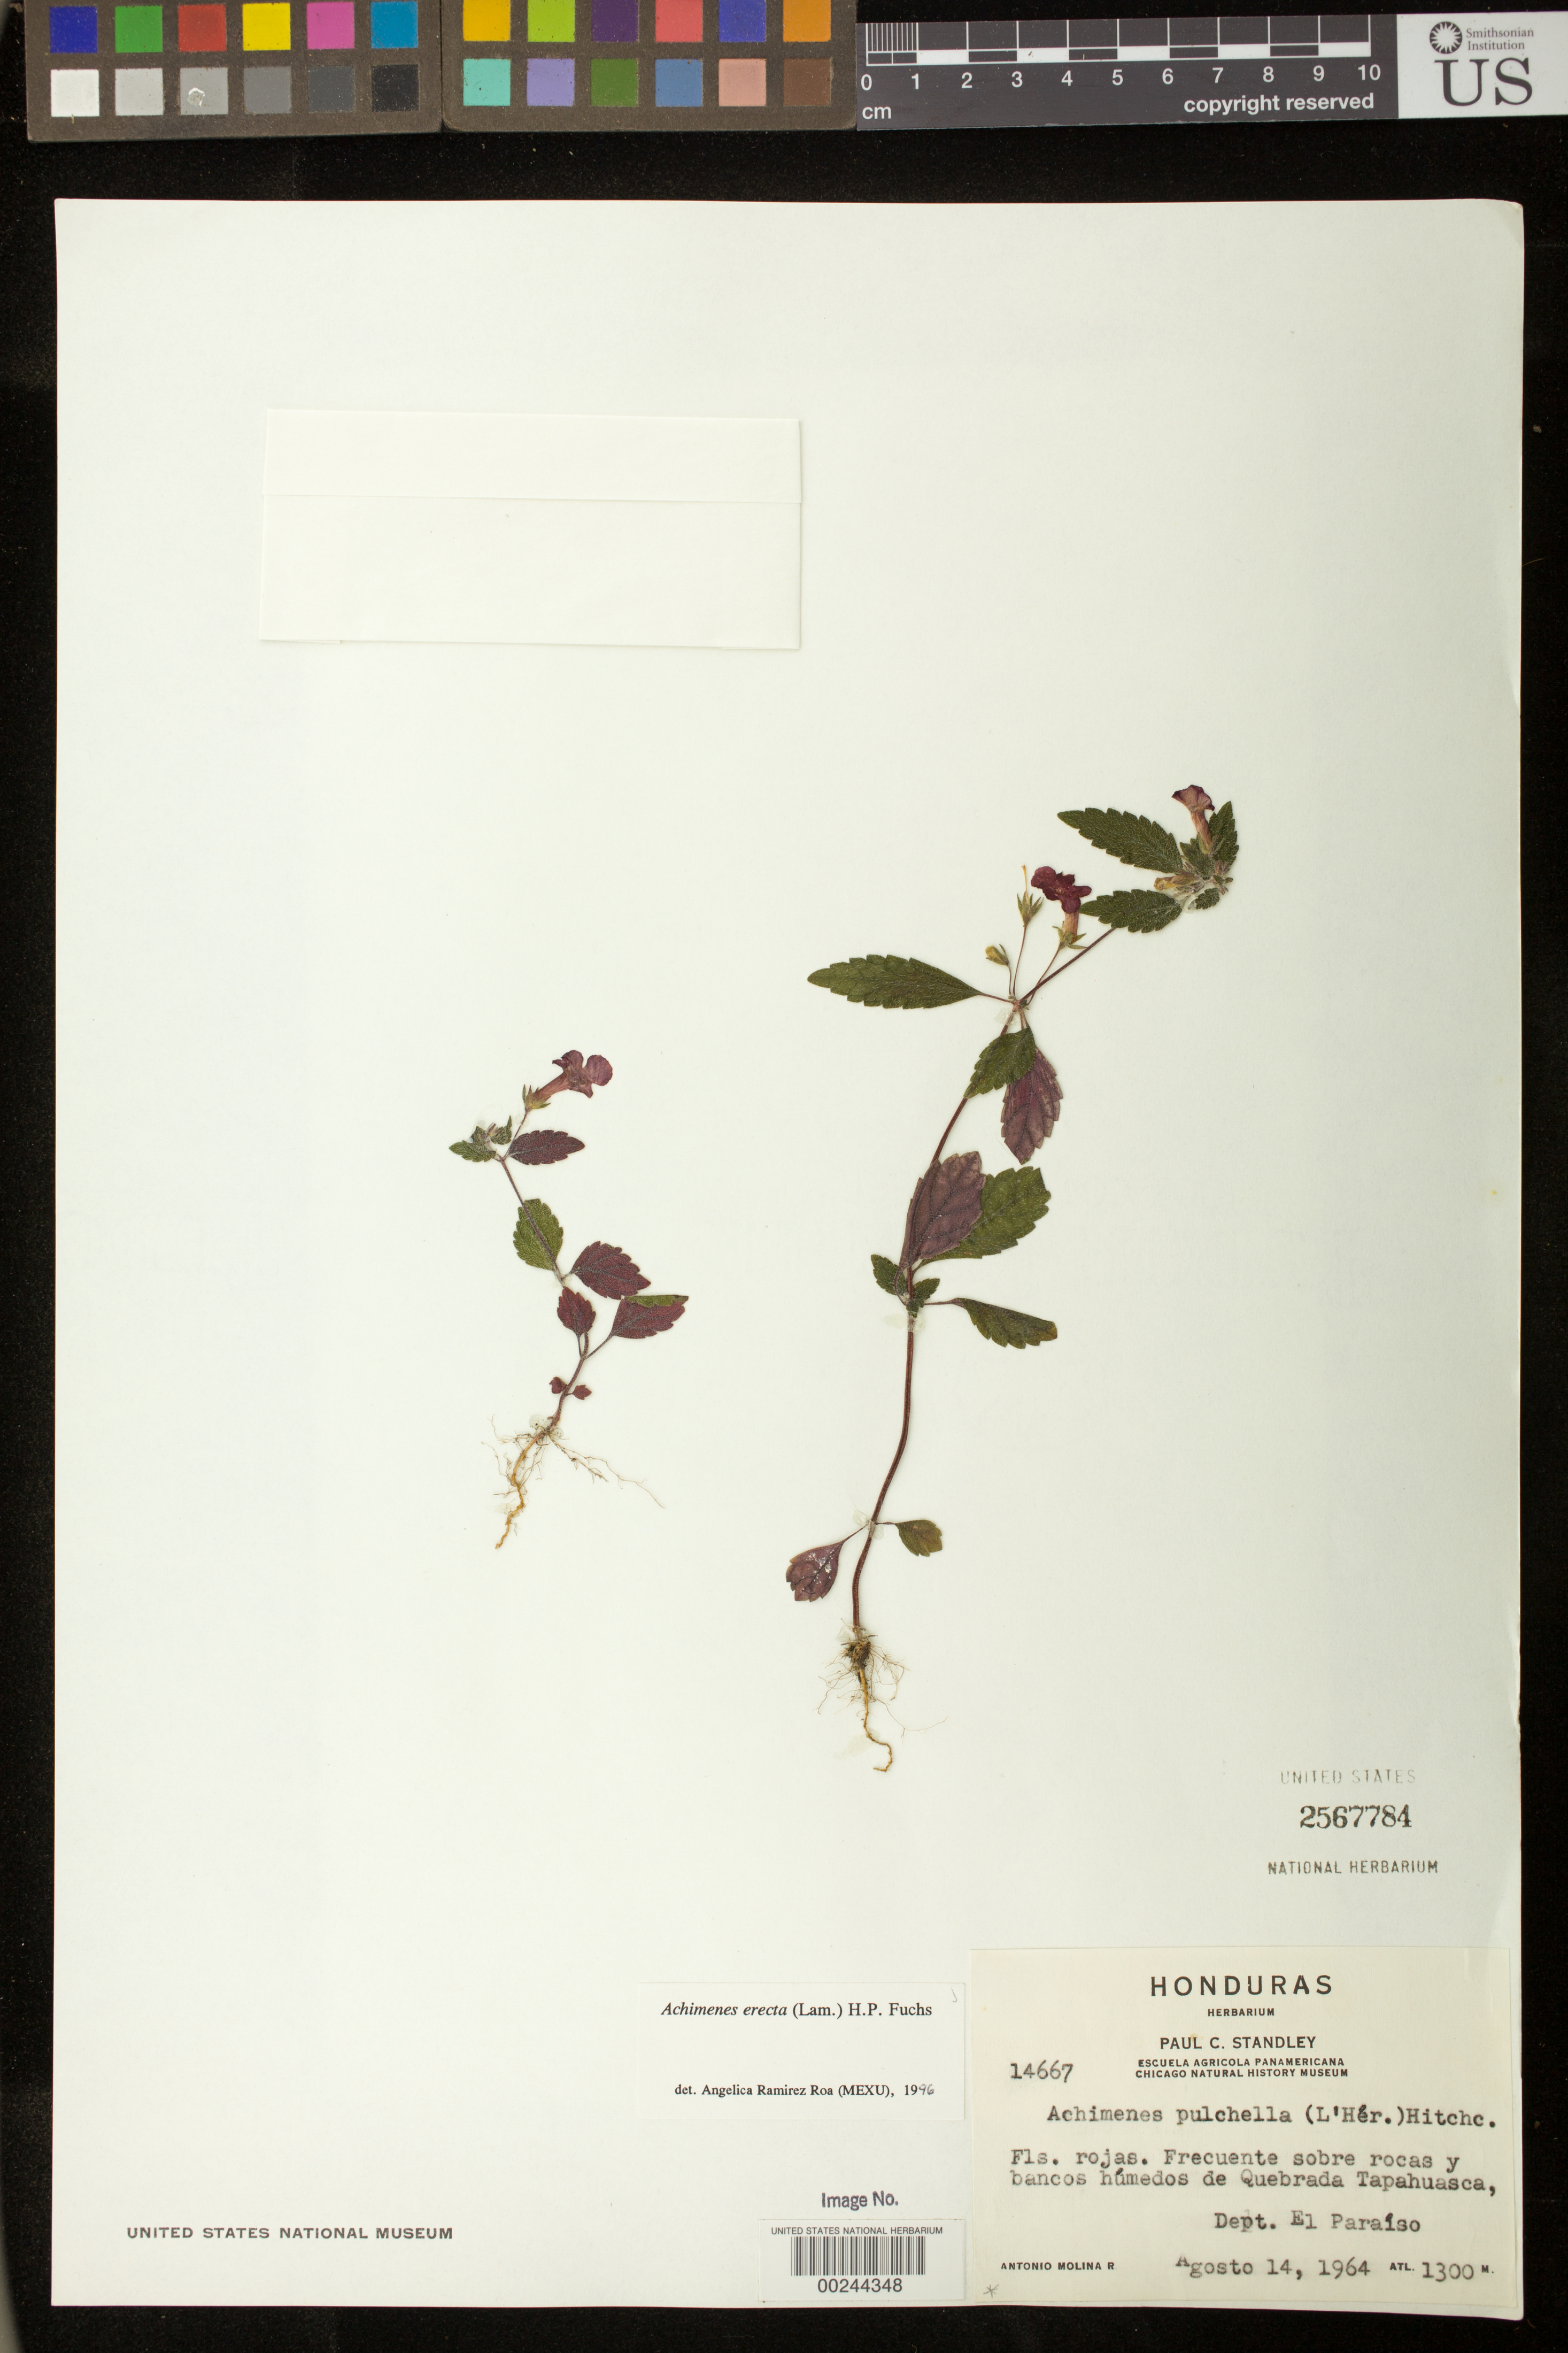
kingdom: Plantae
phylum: Tracheophyta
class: Magnoliopsida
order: Lamiales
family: Gesneriaceae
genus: Achimenes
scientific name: Achimenes erecta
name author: (Lam.) H.P. Fuchs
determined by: Skog, Laurence E.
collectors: A. Molina R.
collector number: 14667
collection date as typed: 14 Aug 1964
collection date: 1964-08-14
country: Honduras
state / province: El Paraíso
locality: Quebrada Tapahuasca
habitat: Frecuente sobre rocas y bancos húmedos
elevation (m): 1300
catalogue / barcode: US 2567784